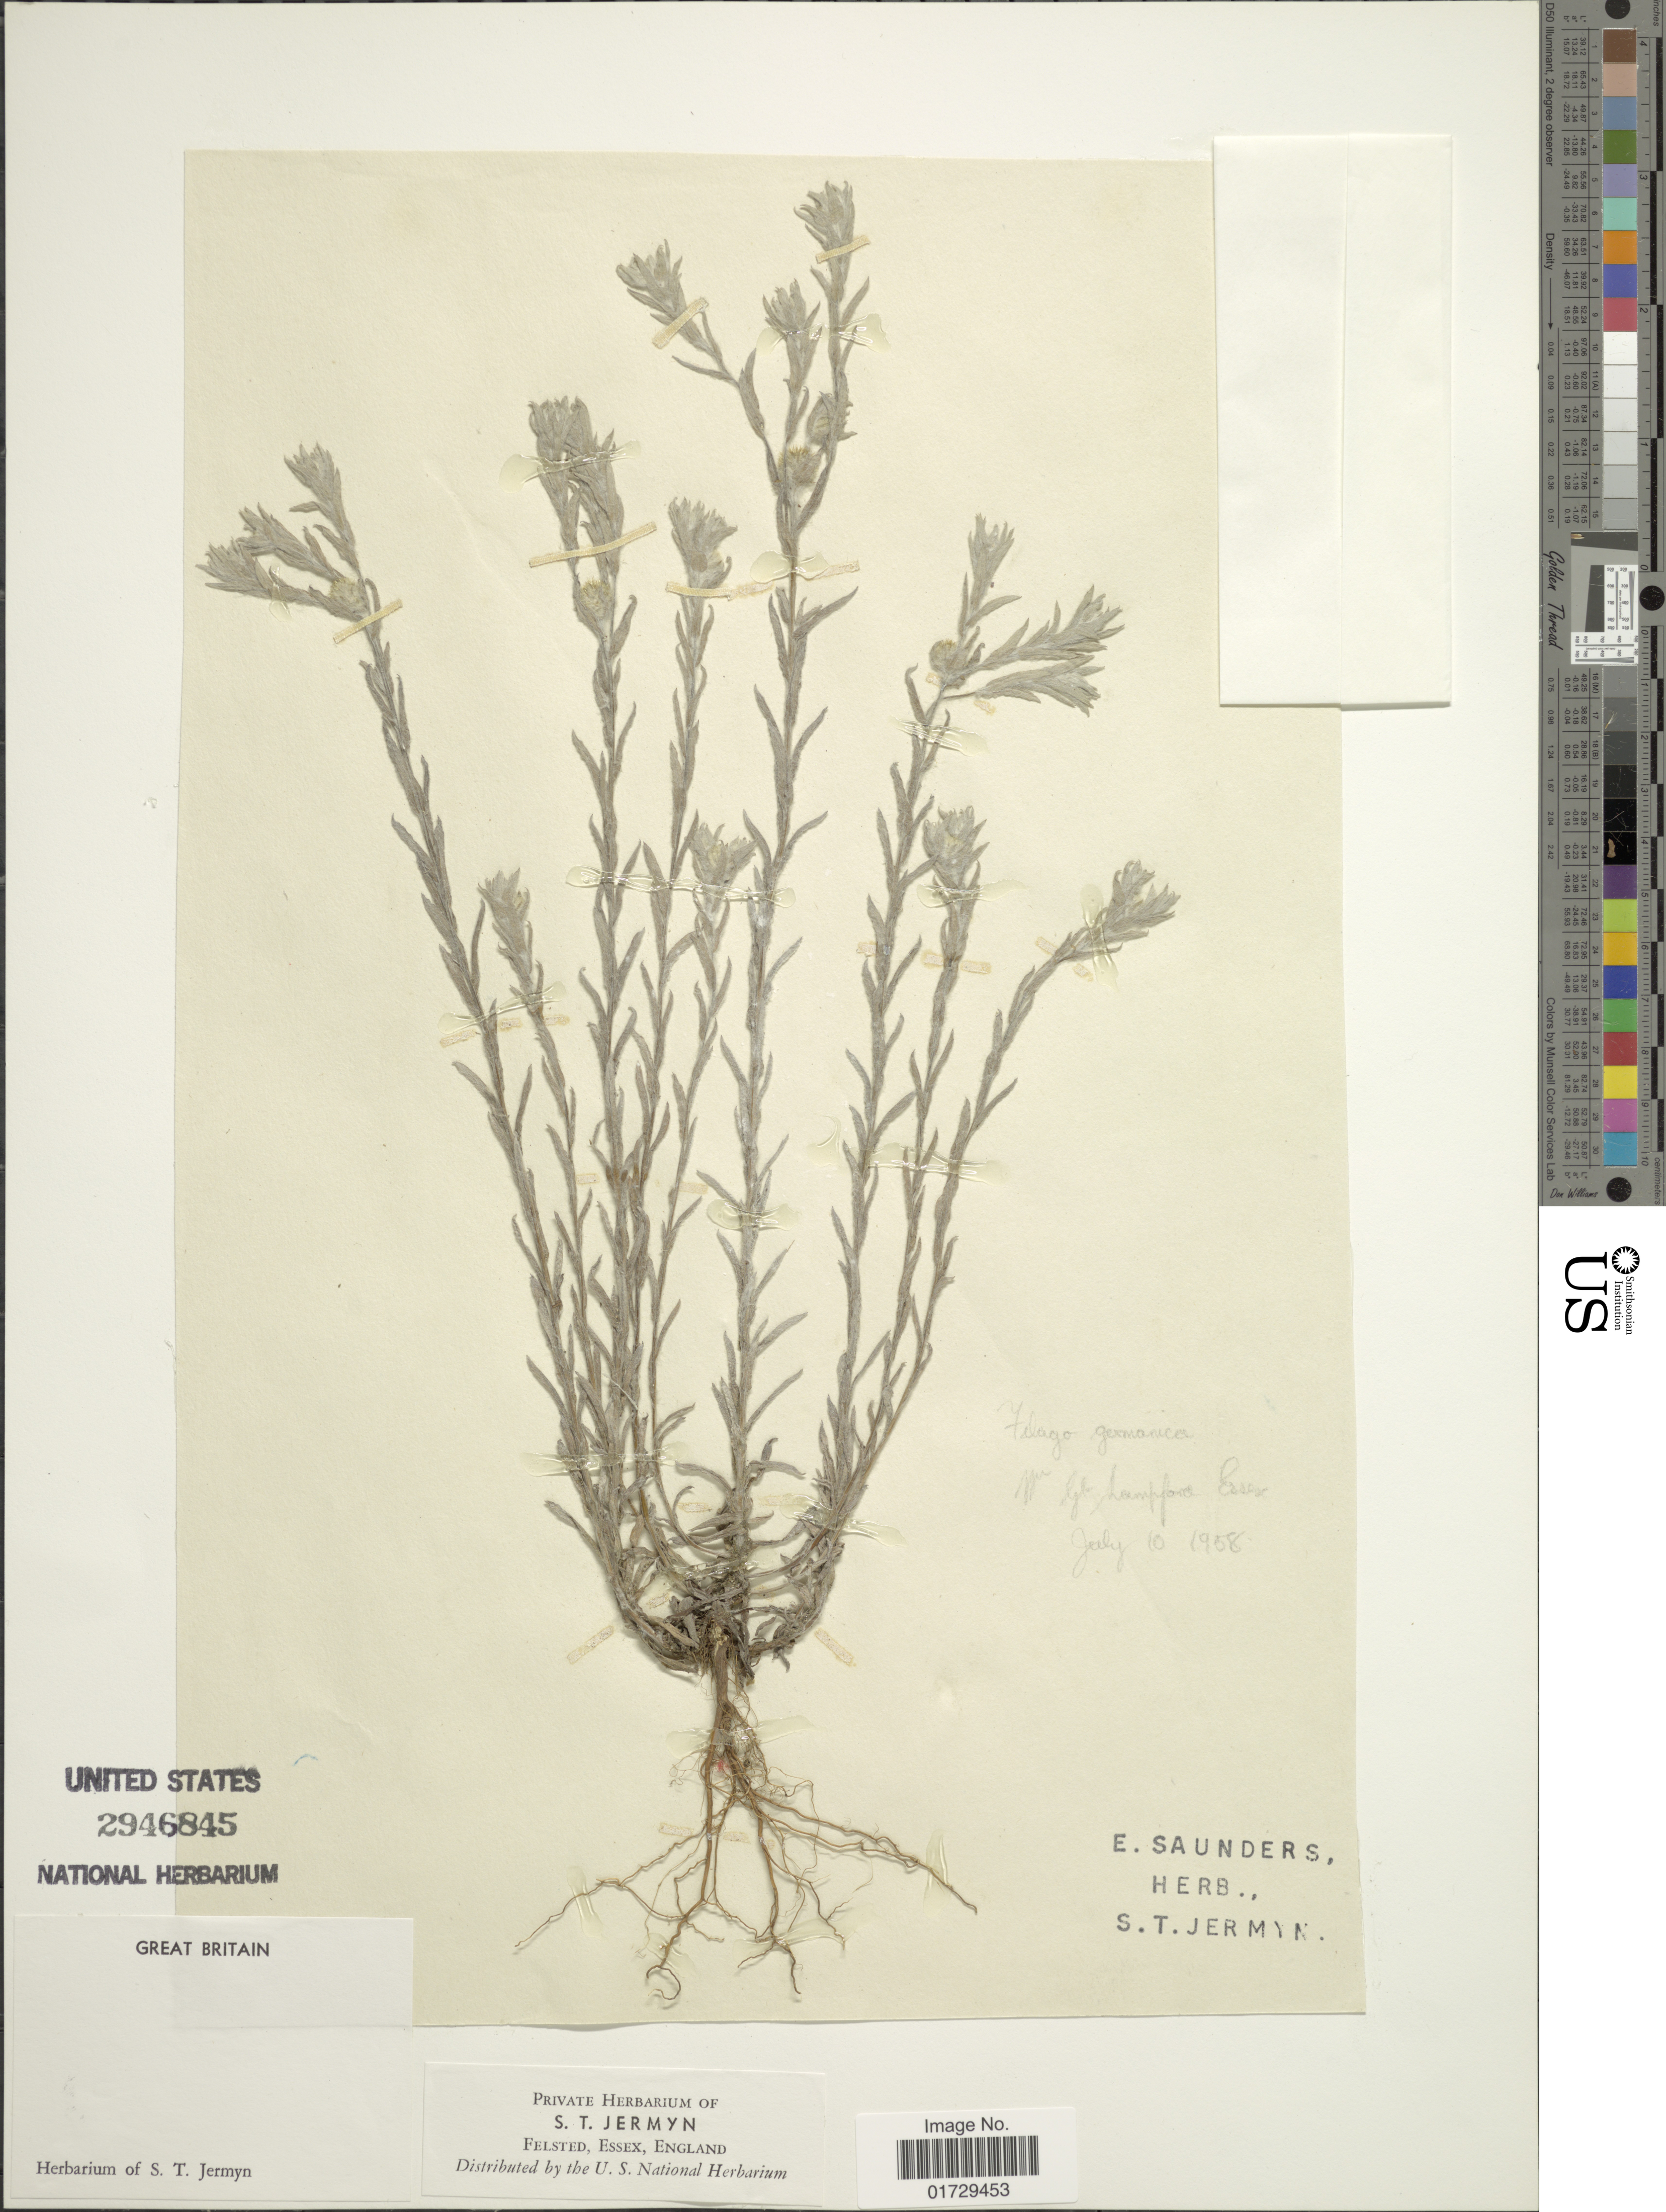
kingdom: Plantae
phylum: Tracheophyta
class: Magnoliopsida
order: Asterales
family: Asteraceae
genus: Filago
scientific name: Filago germanica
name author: (L.) Huds.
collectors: E. Saunders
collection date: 1958-07-10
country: United Kingdom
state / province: England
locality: We Gt Lamfos Essex. [interpreted]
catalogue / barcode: US 2946845